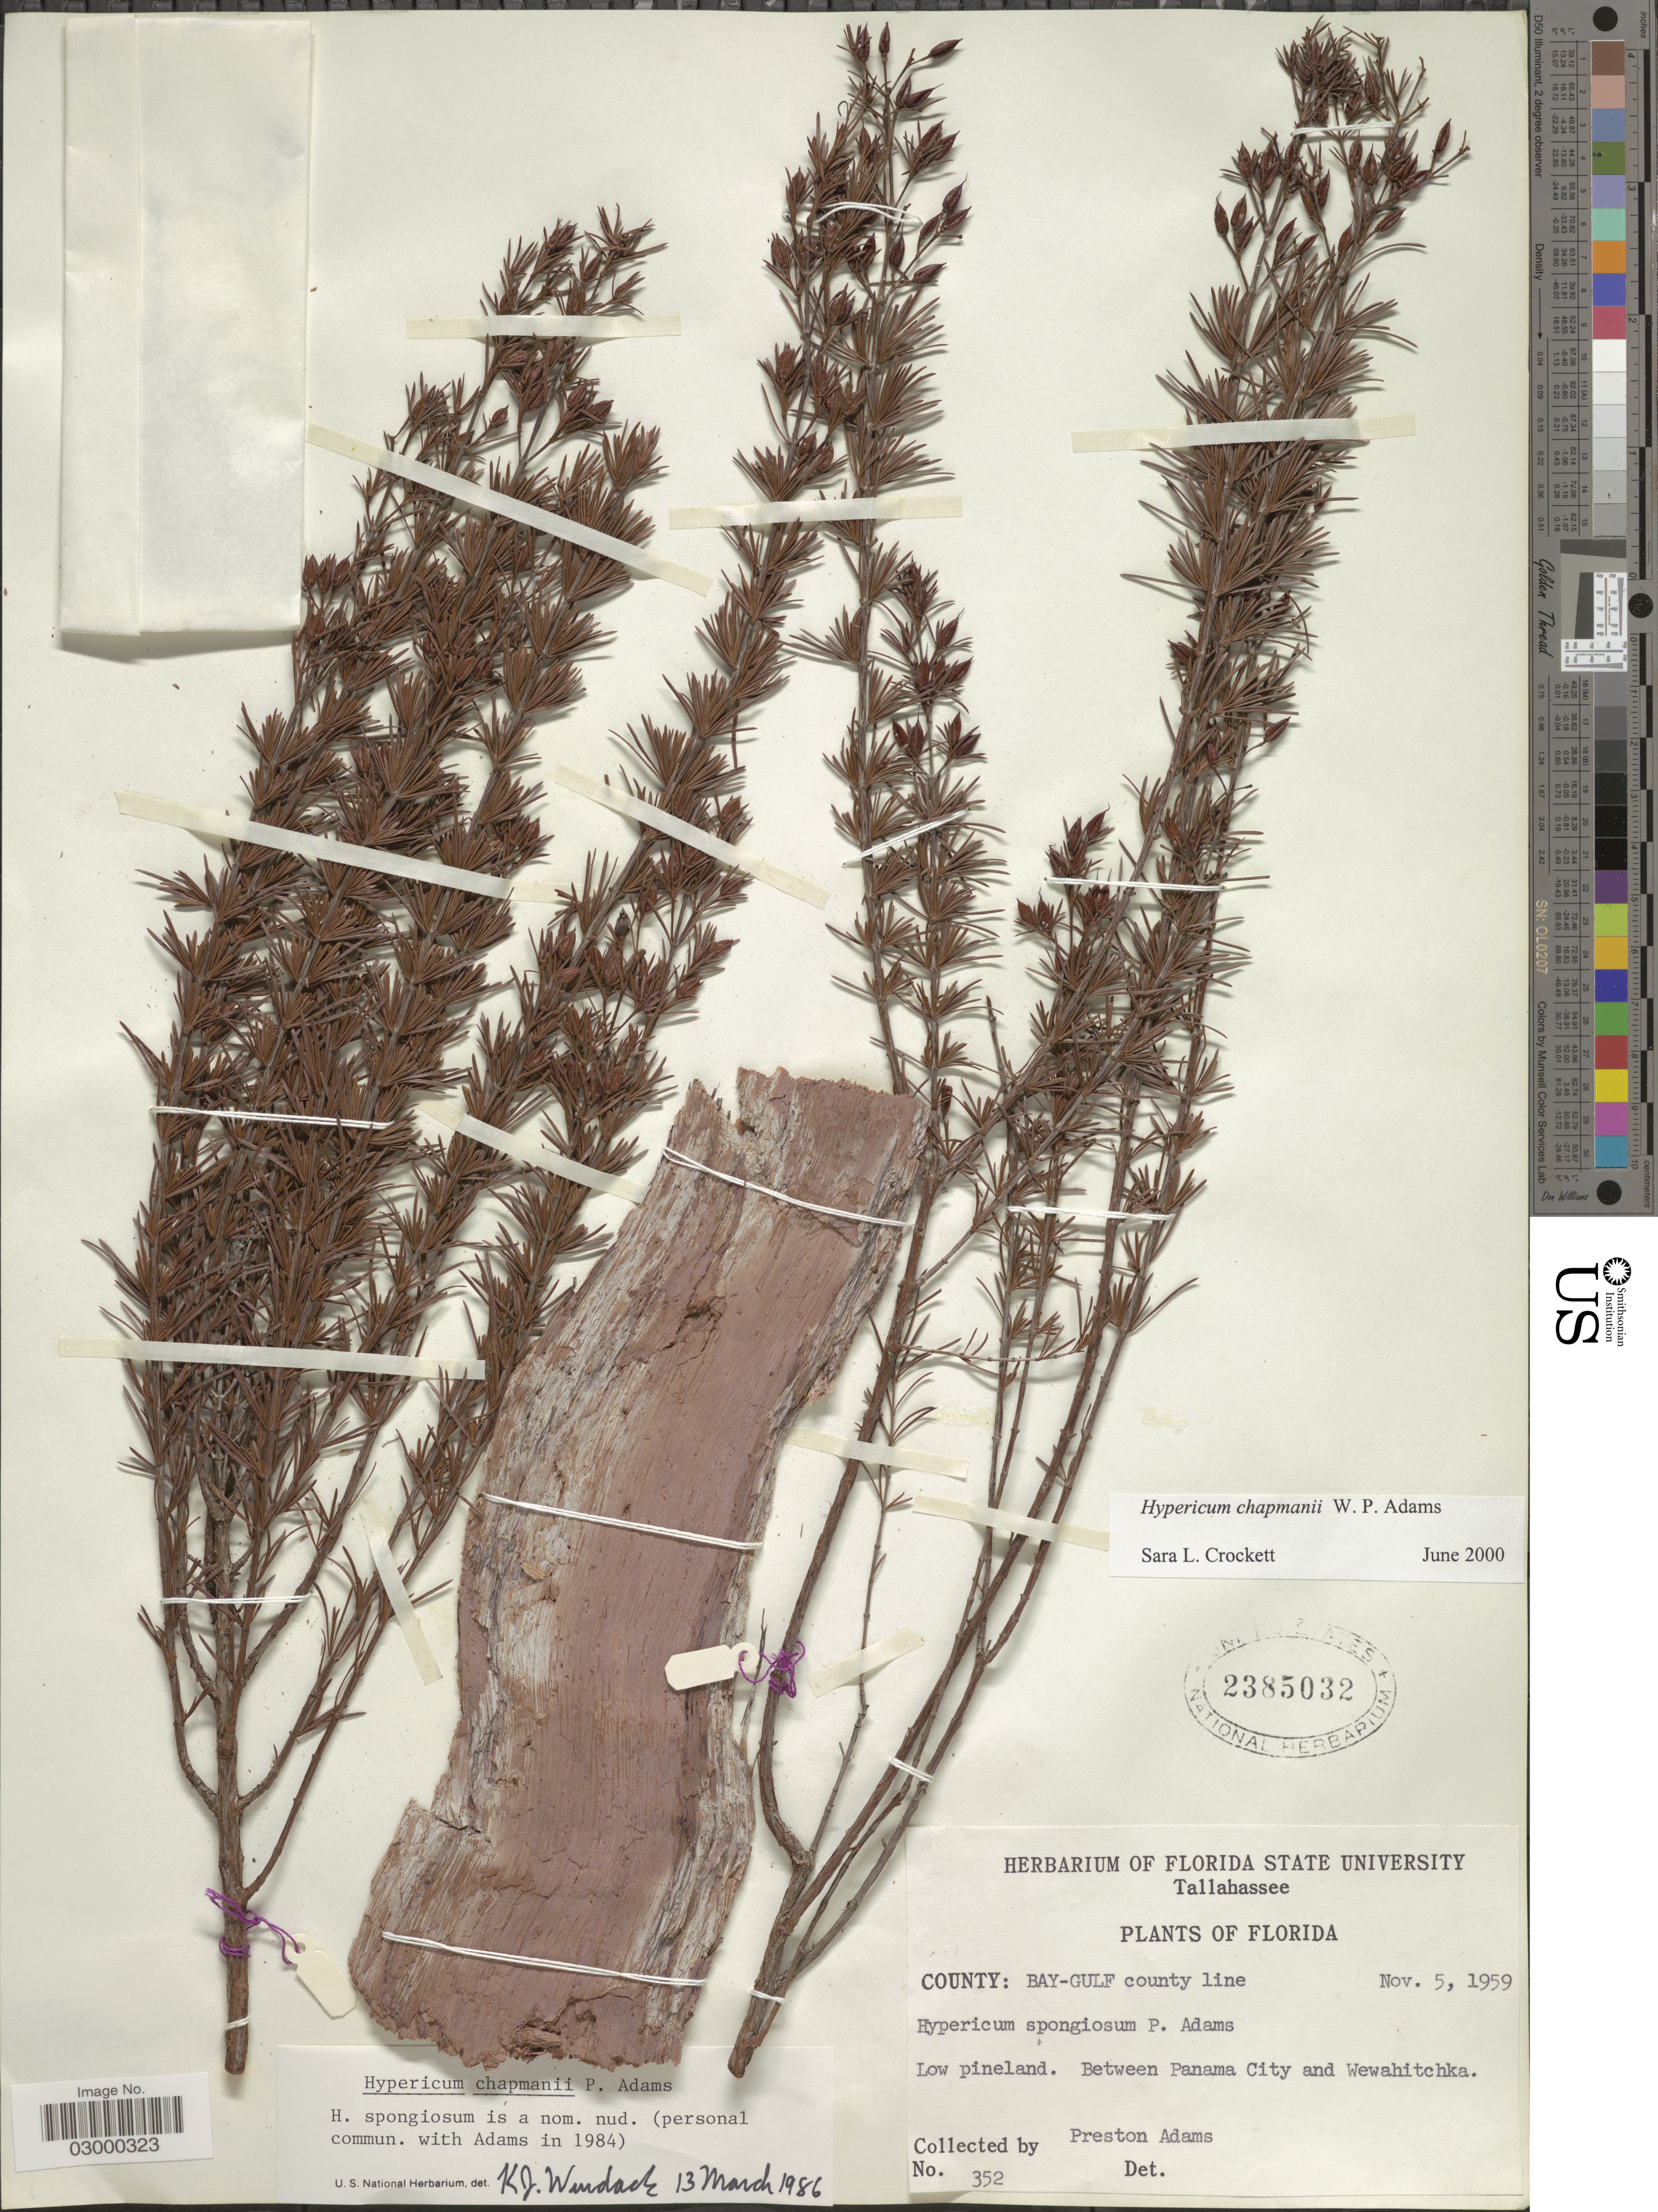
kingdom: Plantae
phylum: Tracheophyta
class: Magnoliopsida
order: Malpighiales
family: Hypericaceae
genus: Hypericum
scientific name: Hypericum chapmanii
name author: W.P. Adams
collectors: P. Adams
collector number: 352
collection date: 1959-11-05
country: United States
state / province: Florida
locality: County: Bay-Gulf county line, Between Panama City and Wewahitchka.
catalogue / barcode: US 2385032